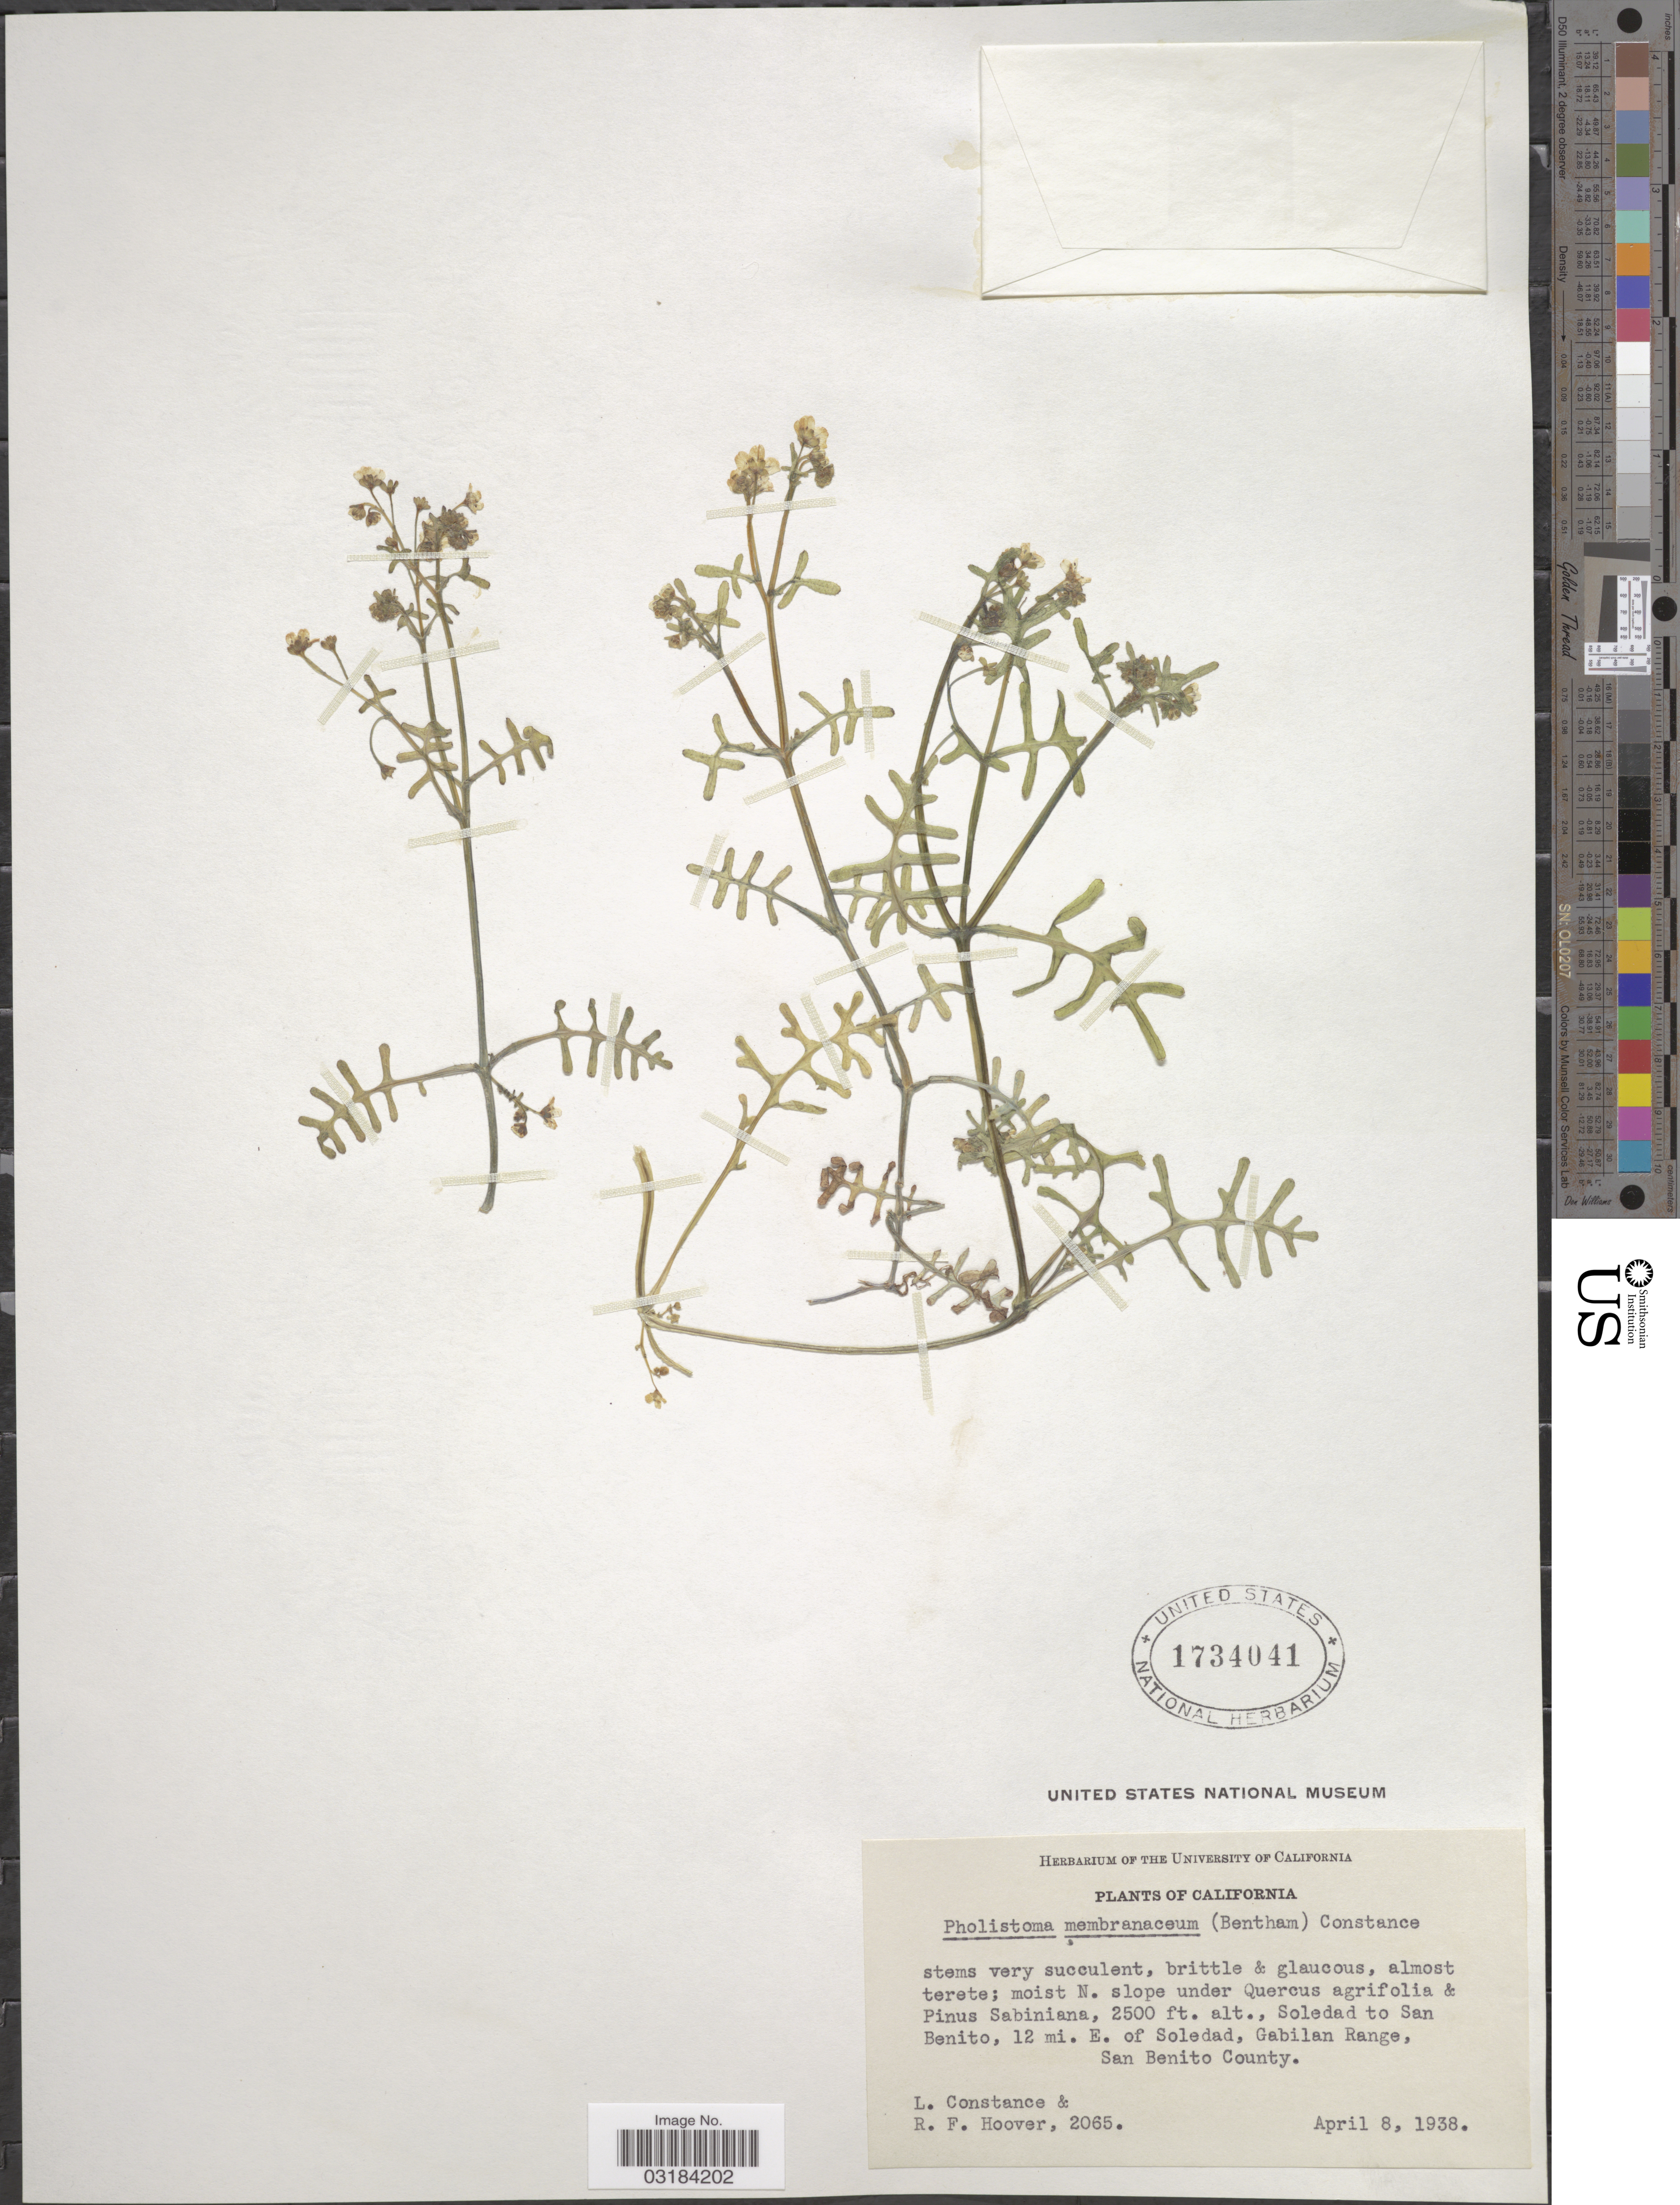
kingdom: Plantae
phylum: Tracheophyta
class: Magnoliopsida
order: Boraginales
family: Hydrophyllaceae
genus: Pholistoma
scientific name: Pholistoma membranaceum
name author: (Benth.) Constance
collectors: L. Constance & R. F. Hoover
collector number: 2065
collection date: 1938-04-08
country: United States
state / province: California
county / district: San Benito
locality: Soledad to San Benito, 12 mi. E. of Soledad, Gabilan Range, San Benito County.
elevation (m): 762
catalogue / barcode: US 1734041